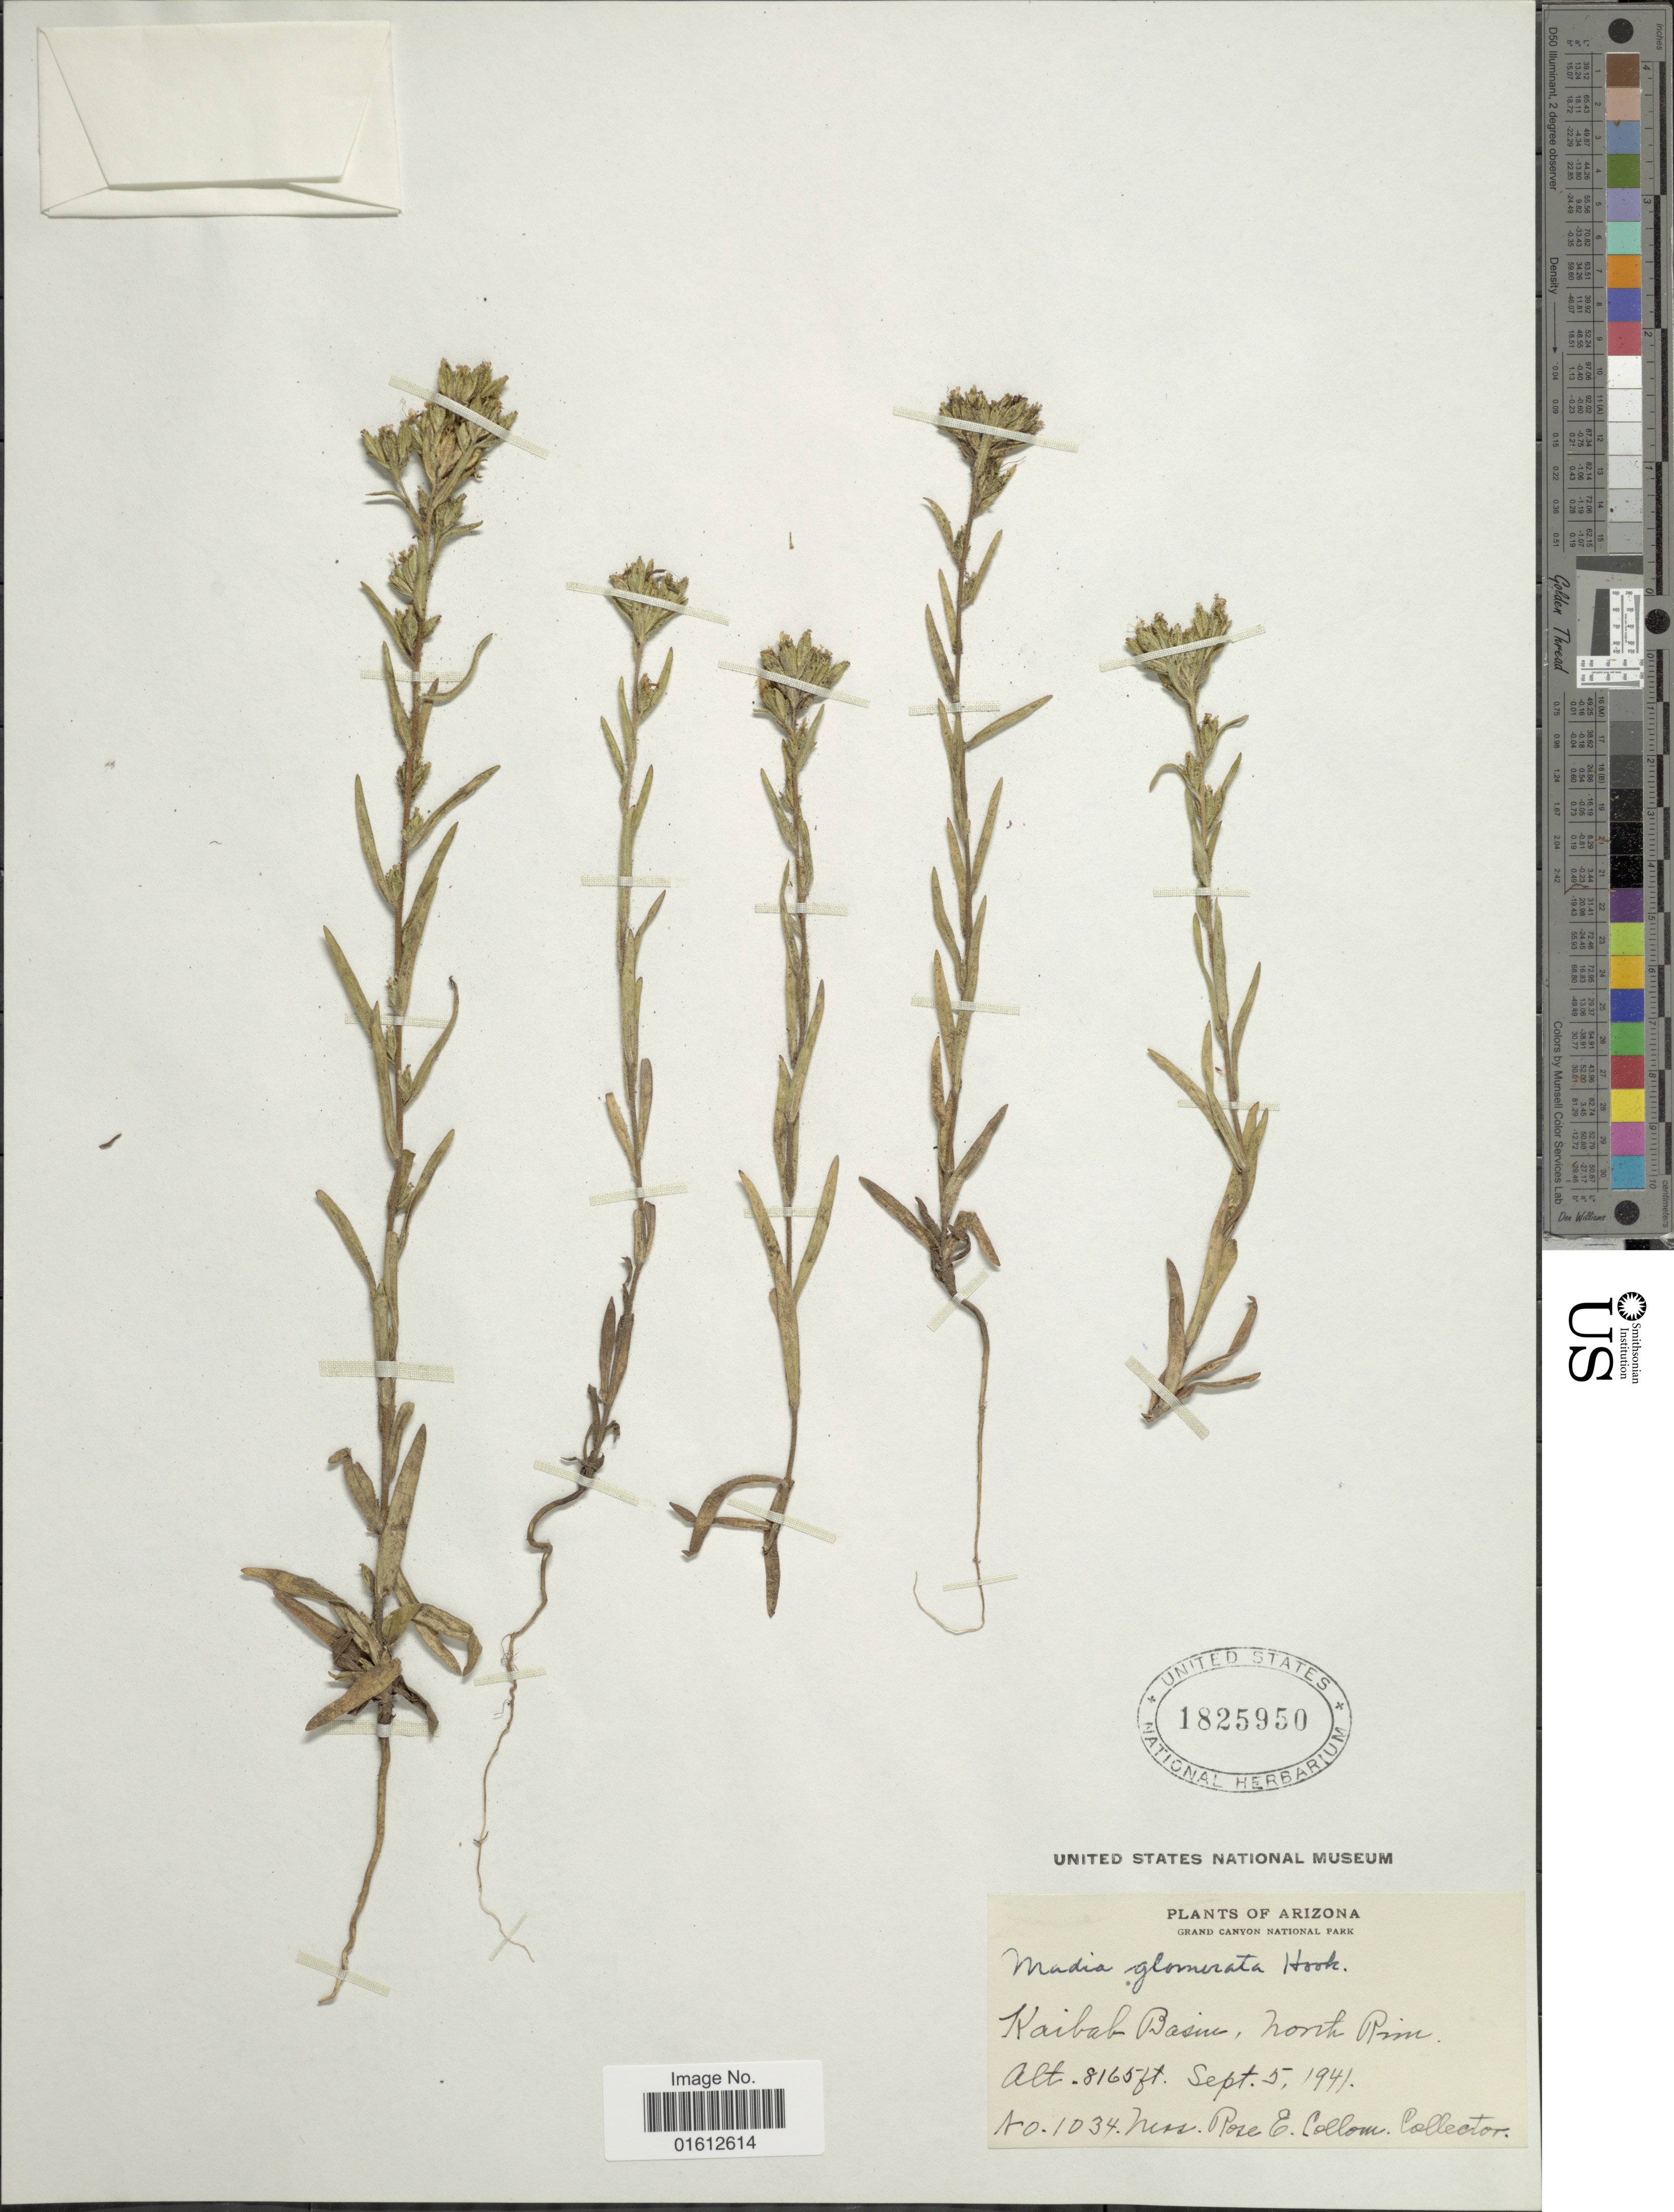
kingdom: Plantae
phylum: Tracheophyta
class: Magnoliopsida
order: Asterales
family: Asteraceae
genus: Madia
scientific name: Madia glomerata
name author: Hook.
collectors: R. E. Collom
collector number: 1034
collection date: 1941-09-05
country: United States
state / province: Arizona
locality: Grand Canyon National Park. Kaibab Basin, north Rim.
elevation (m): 2489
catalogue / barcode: US 1825950